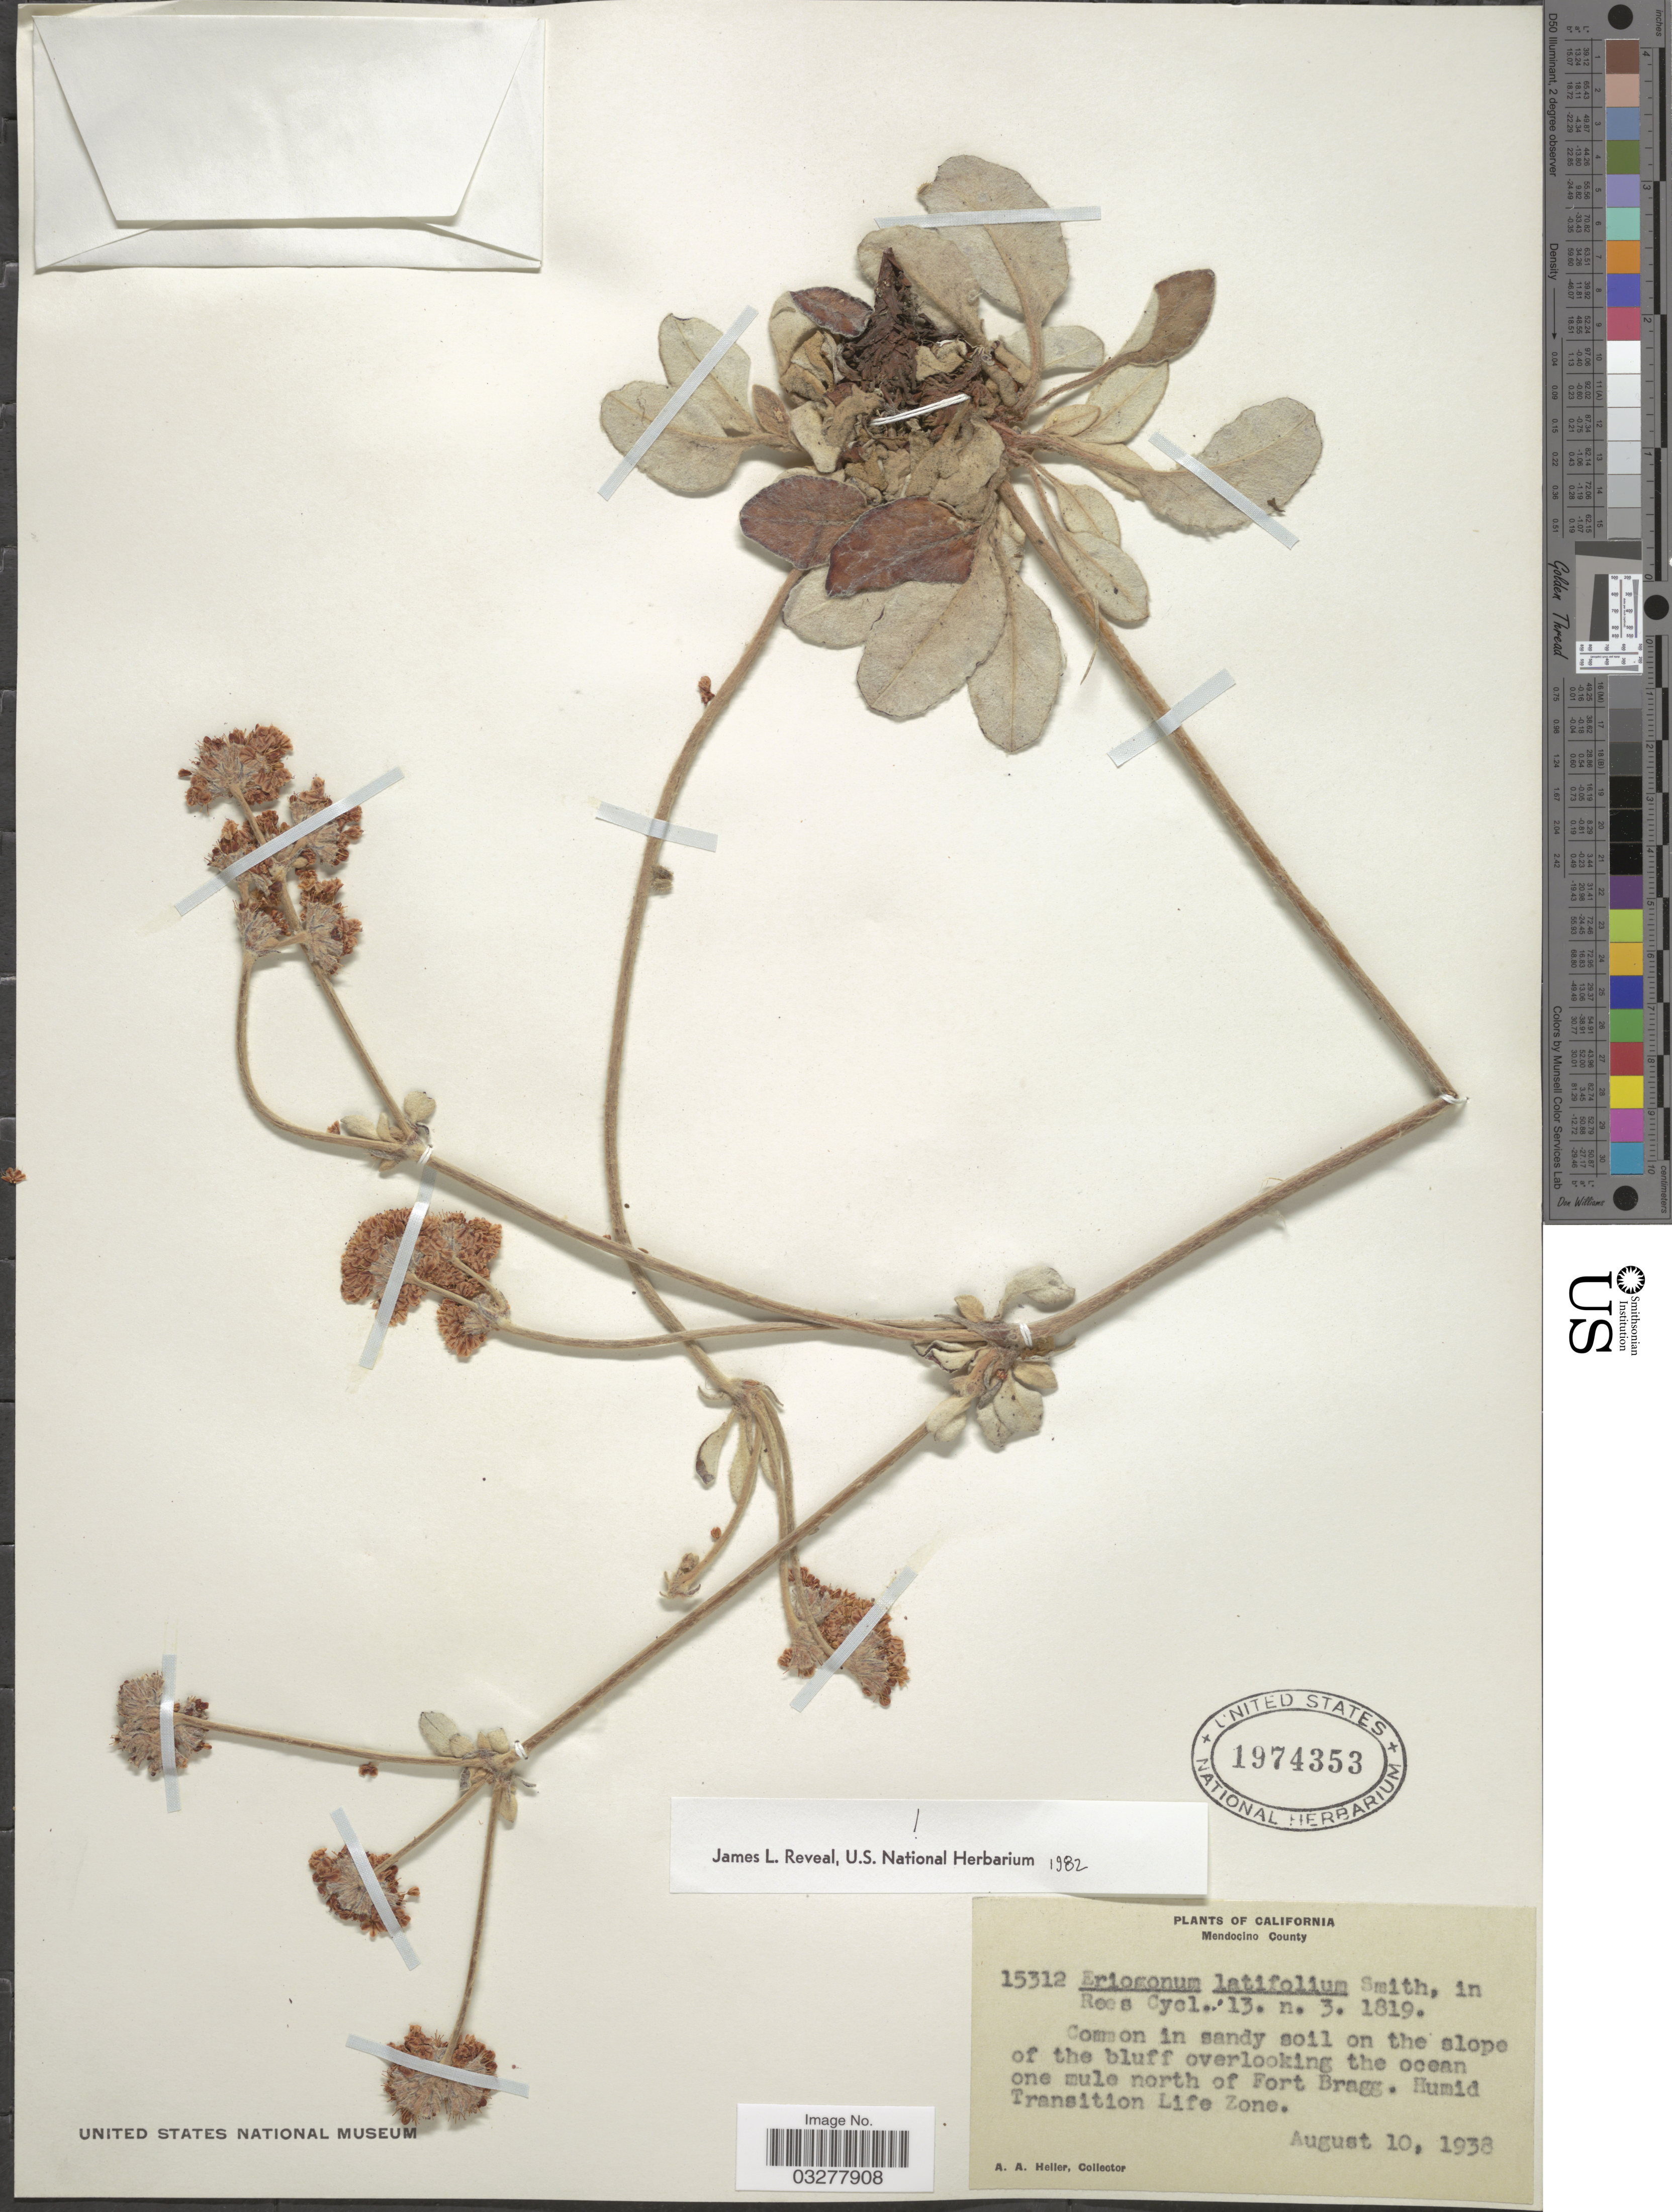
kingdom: Plantae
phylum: Tracheophyta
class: Magnoliopsida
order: Caryophyllales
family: Polygonaceae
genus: Eriogonum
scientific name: Eriogonum latifolium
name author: Sm.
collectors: A. A. Heller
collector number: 15312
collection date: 1938-08-10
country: United States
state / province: California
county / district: Mendocino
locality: Mendocino County. On the slope of the bluff overlooking the ocean one mule north of Fort Bragg. Humid Transition Life Zone.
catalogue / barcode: US 1974353